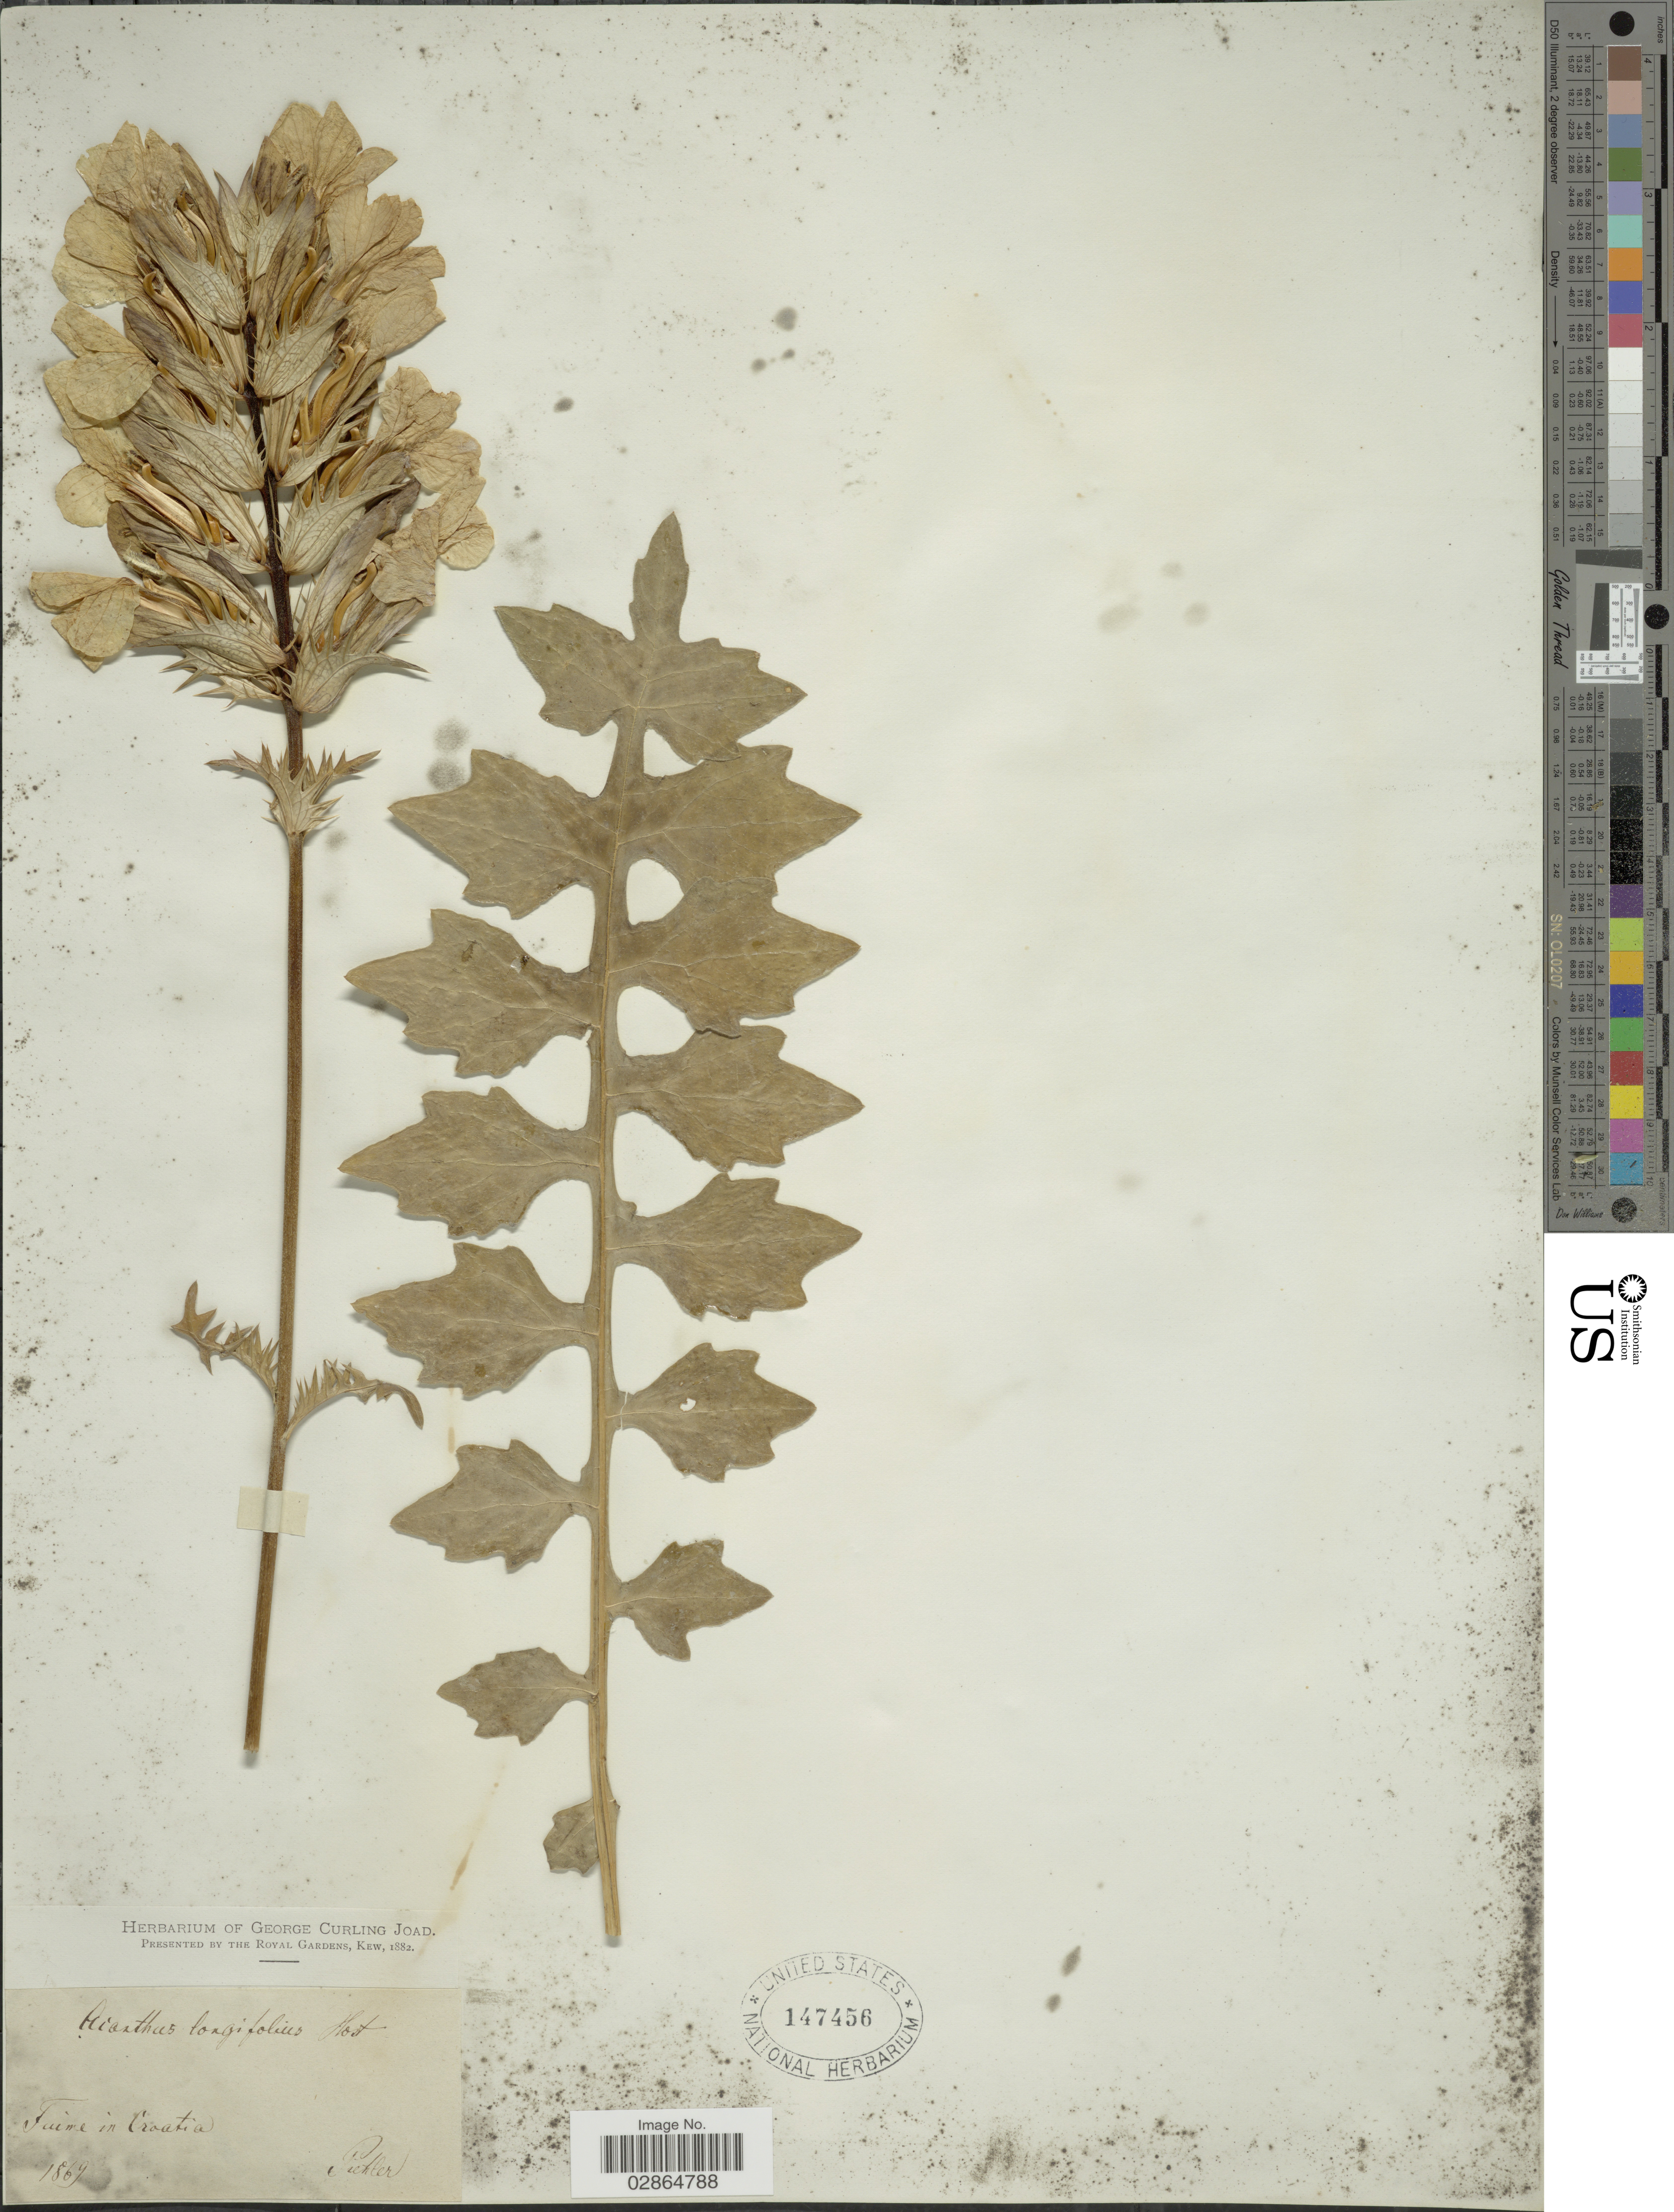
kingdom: Plantae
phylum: Tracheophyta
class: Magnoliopsida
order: Lamiales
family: Acanthaceae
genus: Acanthus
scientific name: Acanthus longifolius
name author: Poir.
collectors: Pichler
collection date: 1869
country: Croatia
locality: Faime in Croatia.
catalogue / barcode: US 147456